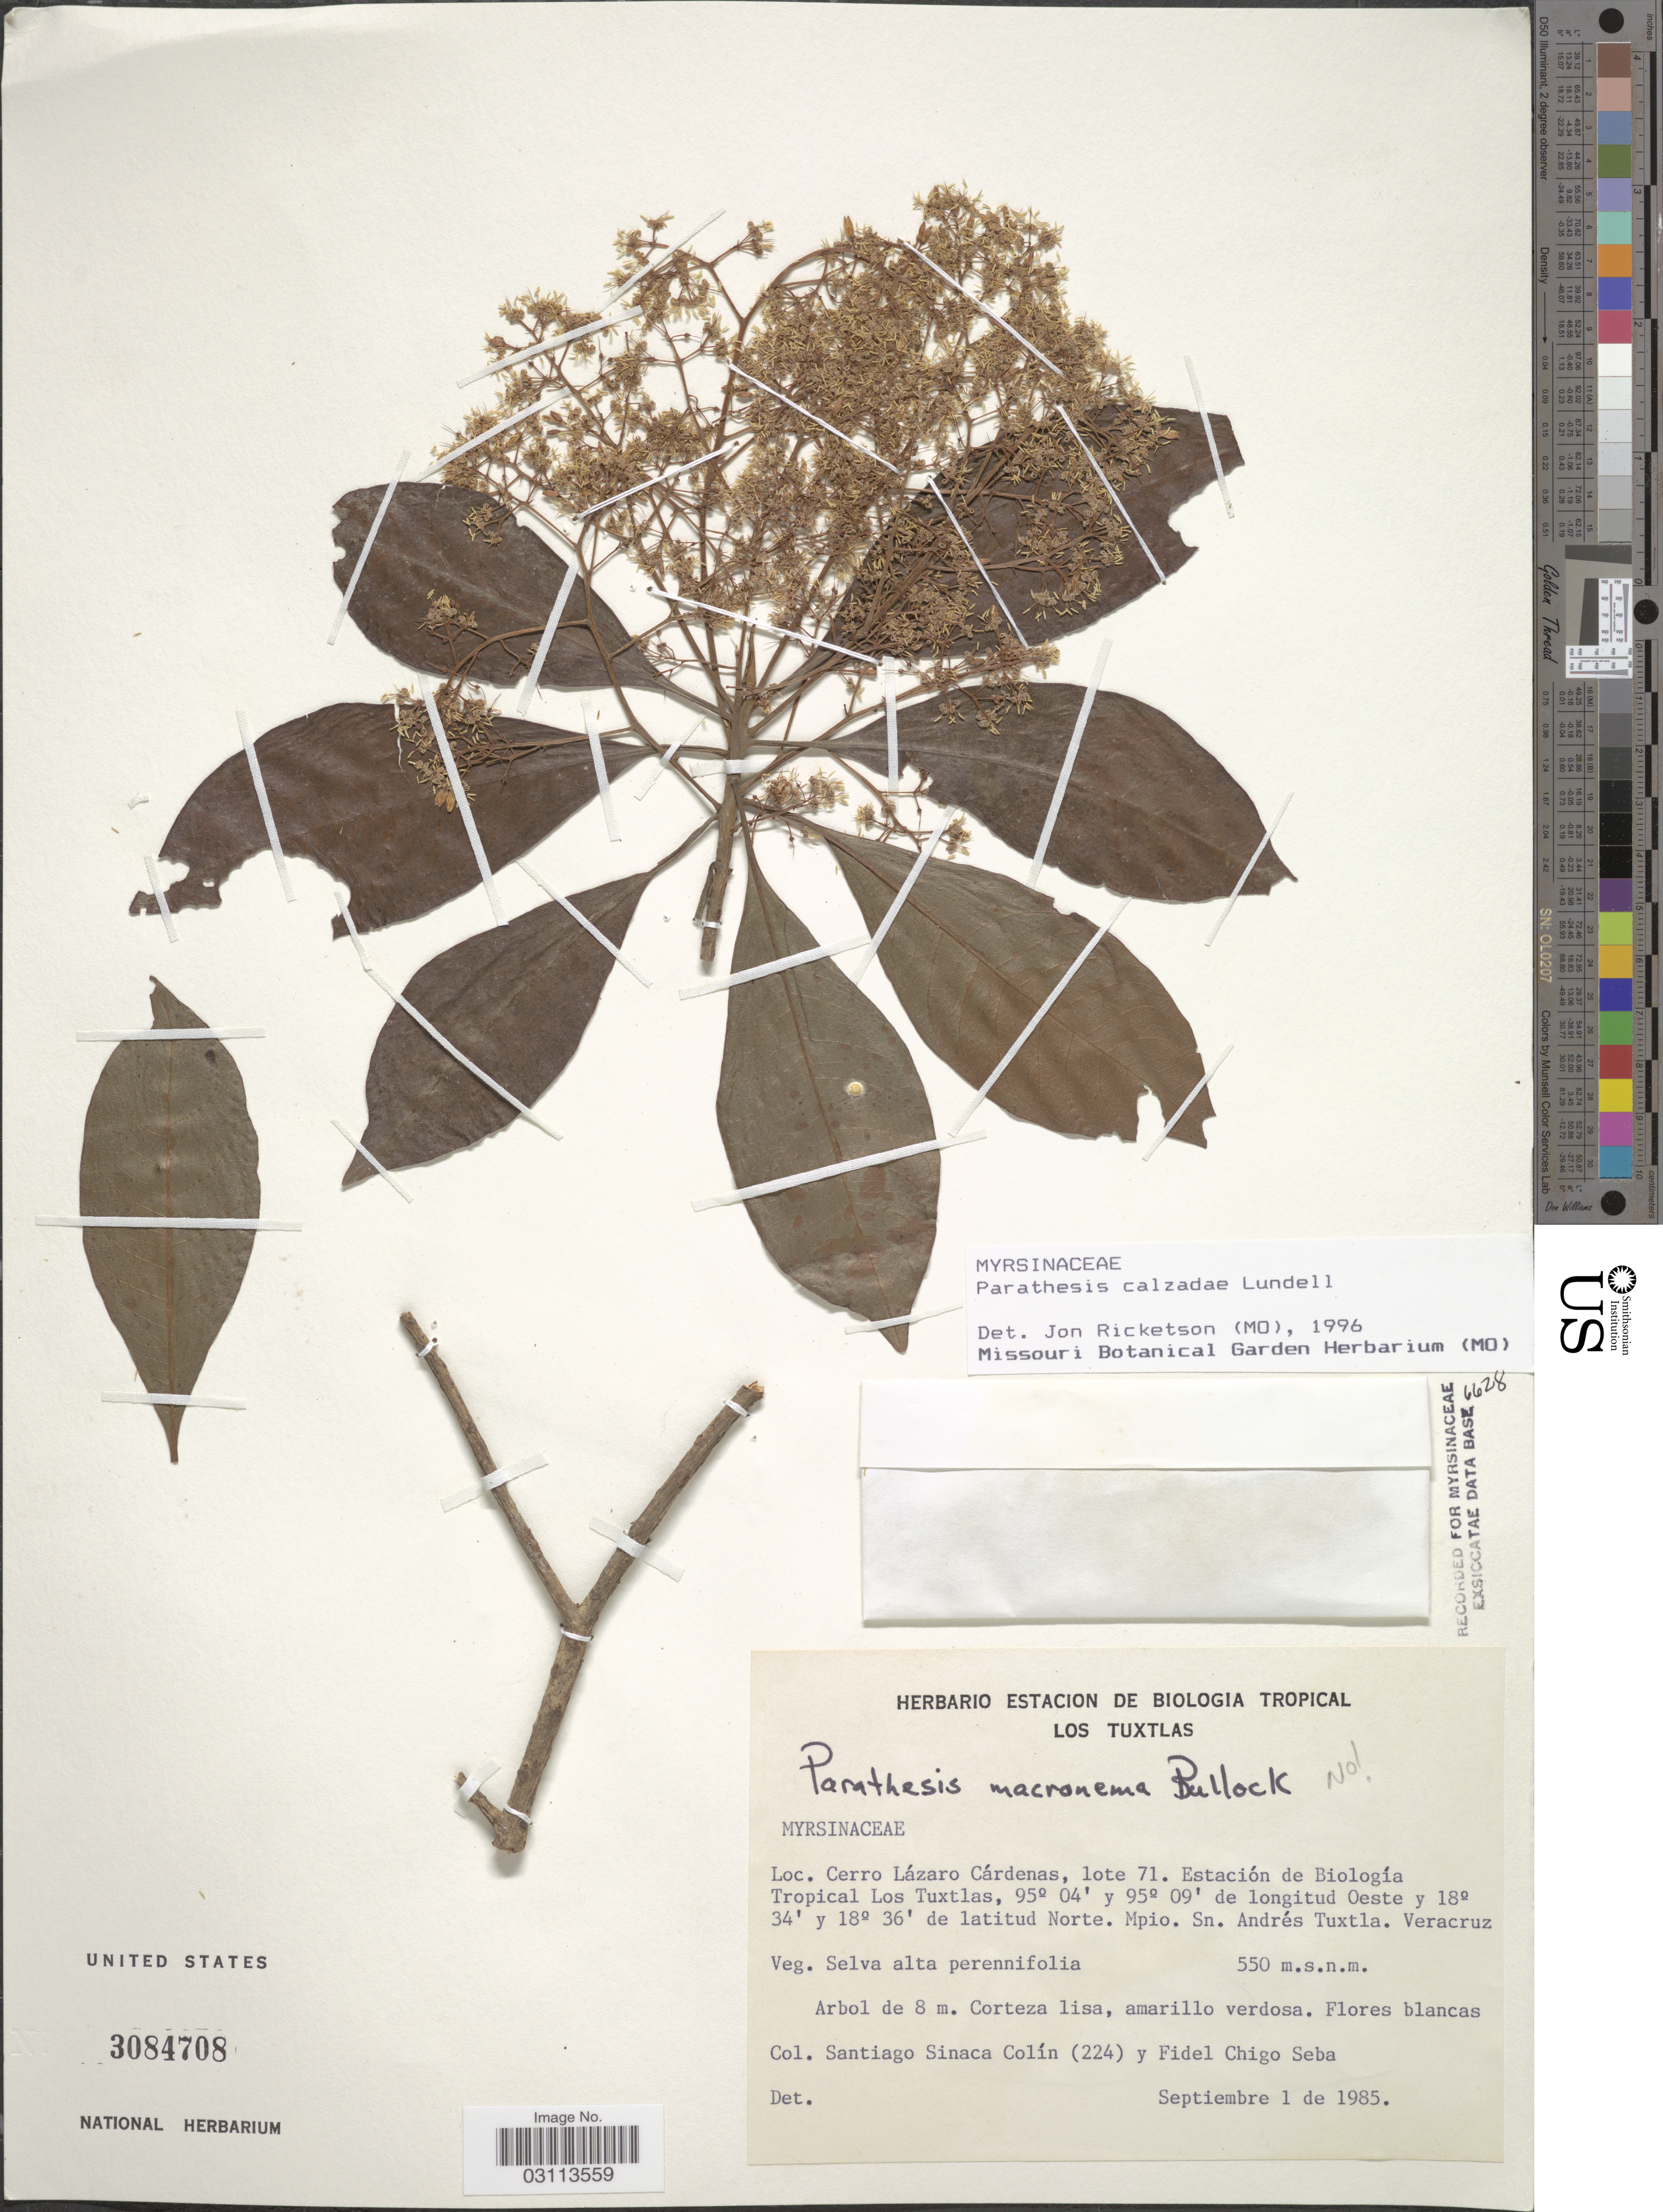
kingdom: Plantae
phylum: Tracheophyta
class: Magnoliopsida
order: Ericales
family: Primulaceae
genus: Parathesis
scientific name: Parathesis calzadae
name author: Lundell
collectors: S. Sinaca-Colin & F. Seba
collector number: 224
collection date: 1985-09-01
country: Mexico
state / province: Veracruz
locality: Cerro Lázaro Cárdenas, lote 71. Estación de Biología Tropical Los Tuxtlas. Mpio. Sn. Andrés Tuxtla. Veracruz.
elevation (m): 550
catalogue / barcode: US 3084708